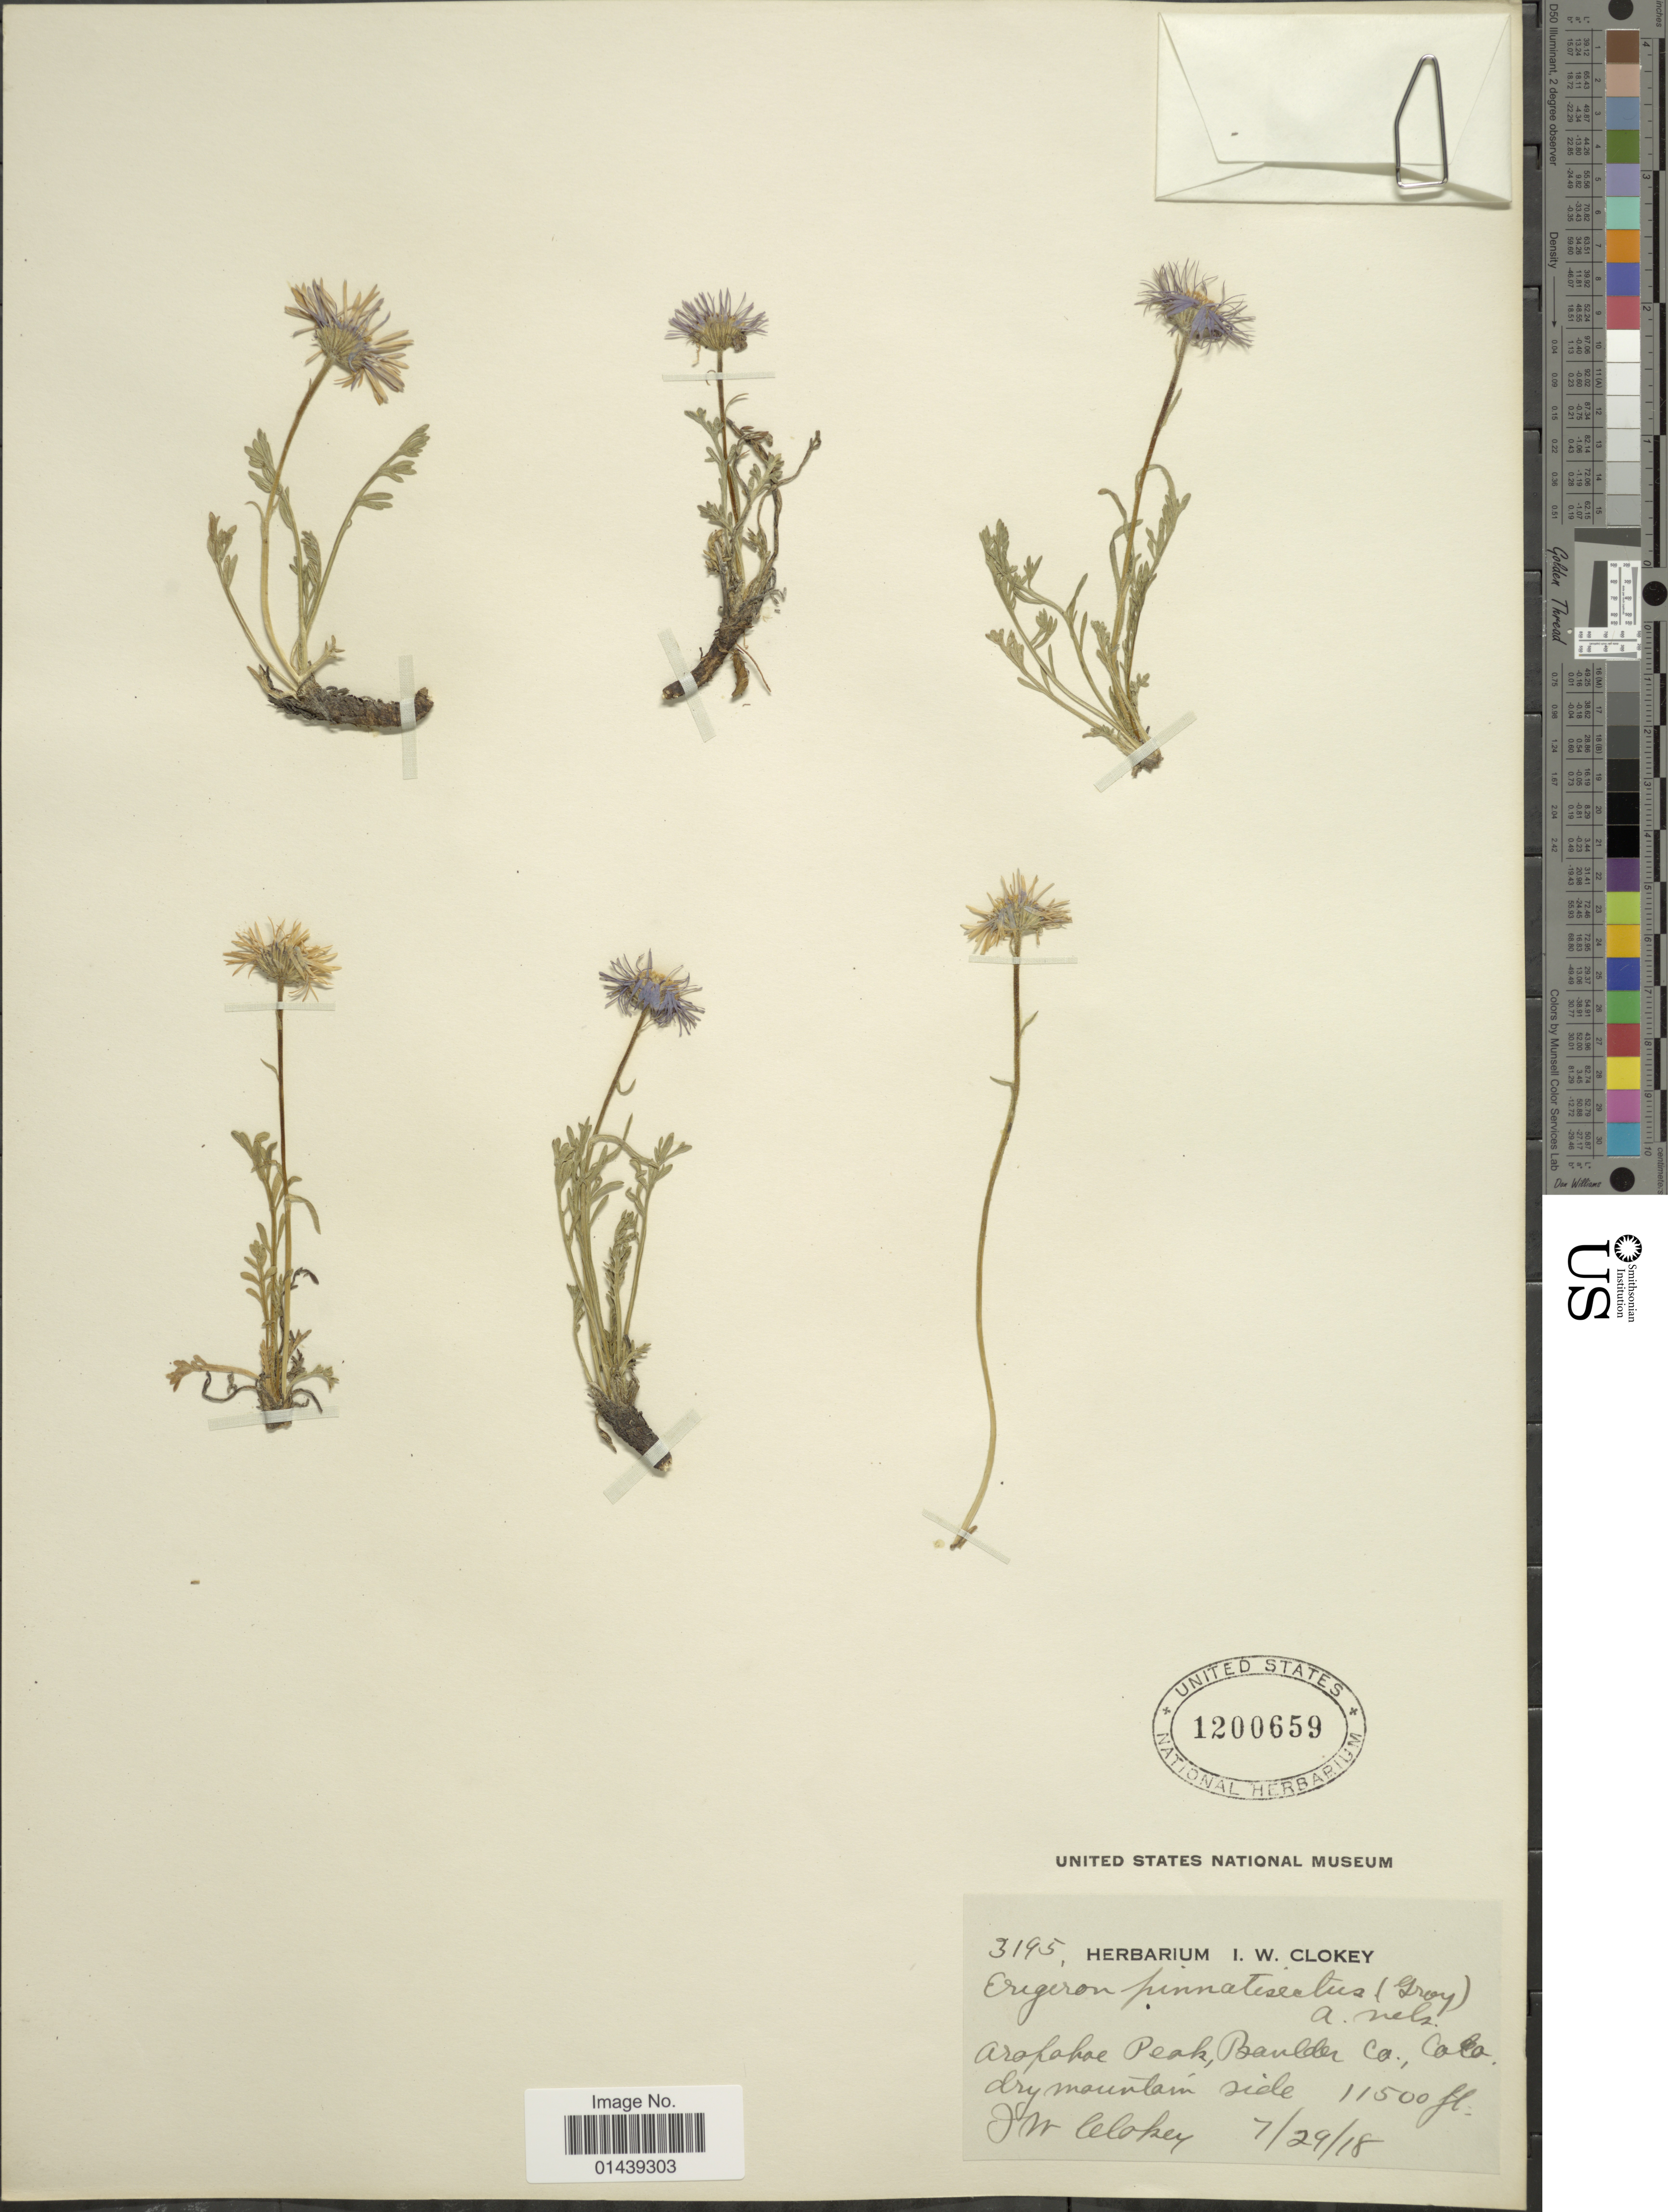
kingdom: Plantae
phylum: Tracheophyta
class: Magnoliopsida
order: Asterales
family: Asteraceae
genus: Erigeron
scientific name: Erigeron pinnatisectus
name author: (A. Gray) A. Nelson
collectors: I. W. Clokey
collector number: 3195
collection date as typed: Transcribed d/m/y: 29/7/18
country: United States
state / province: Colorado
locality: Aropahoe Peak, Boulder Co.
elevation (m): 3505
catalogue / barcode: US 1200659